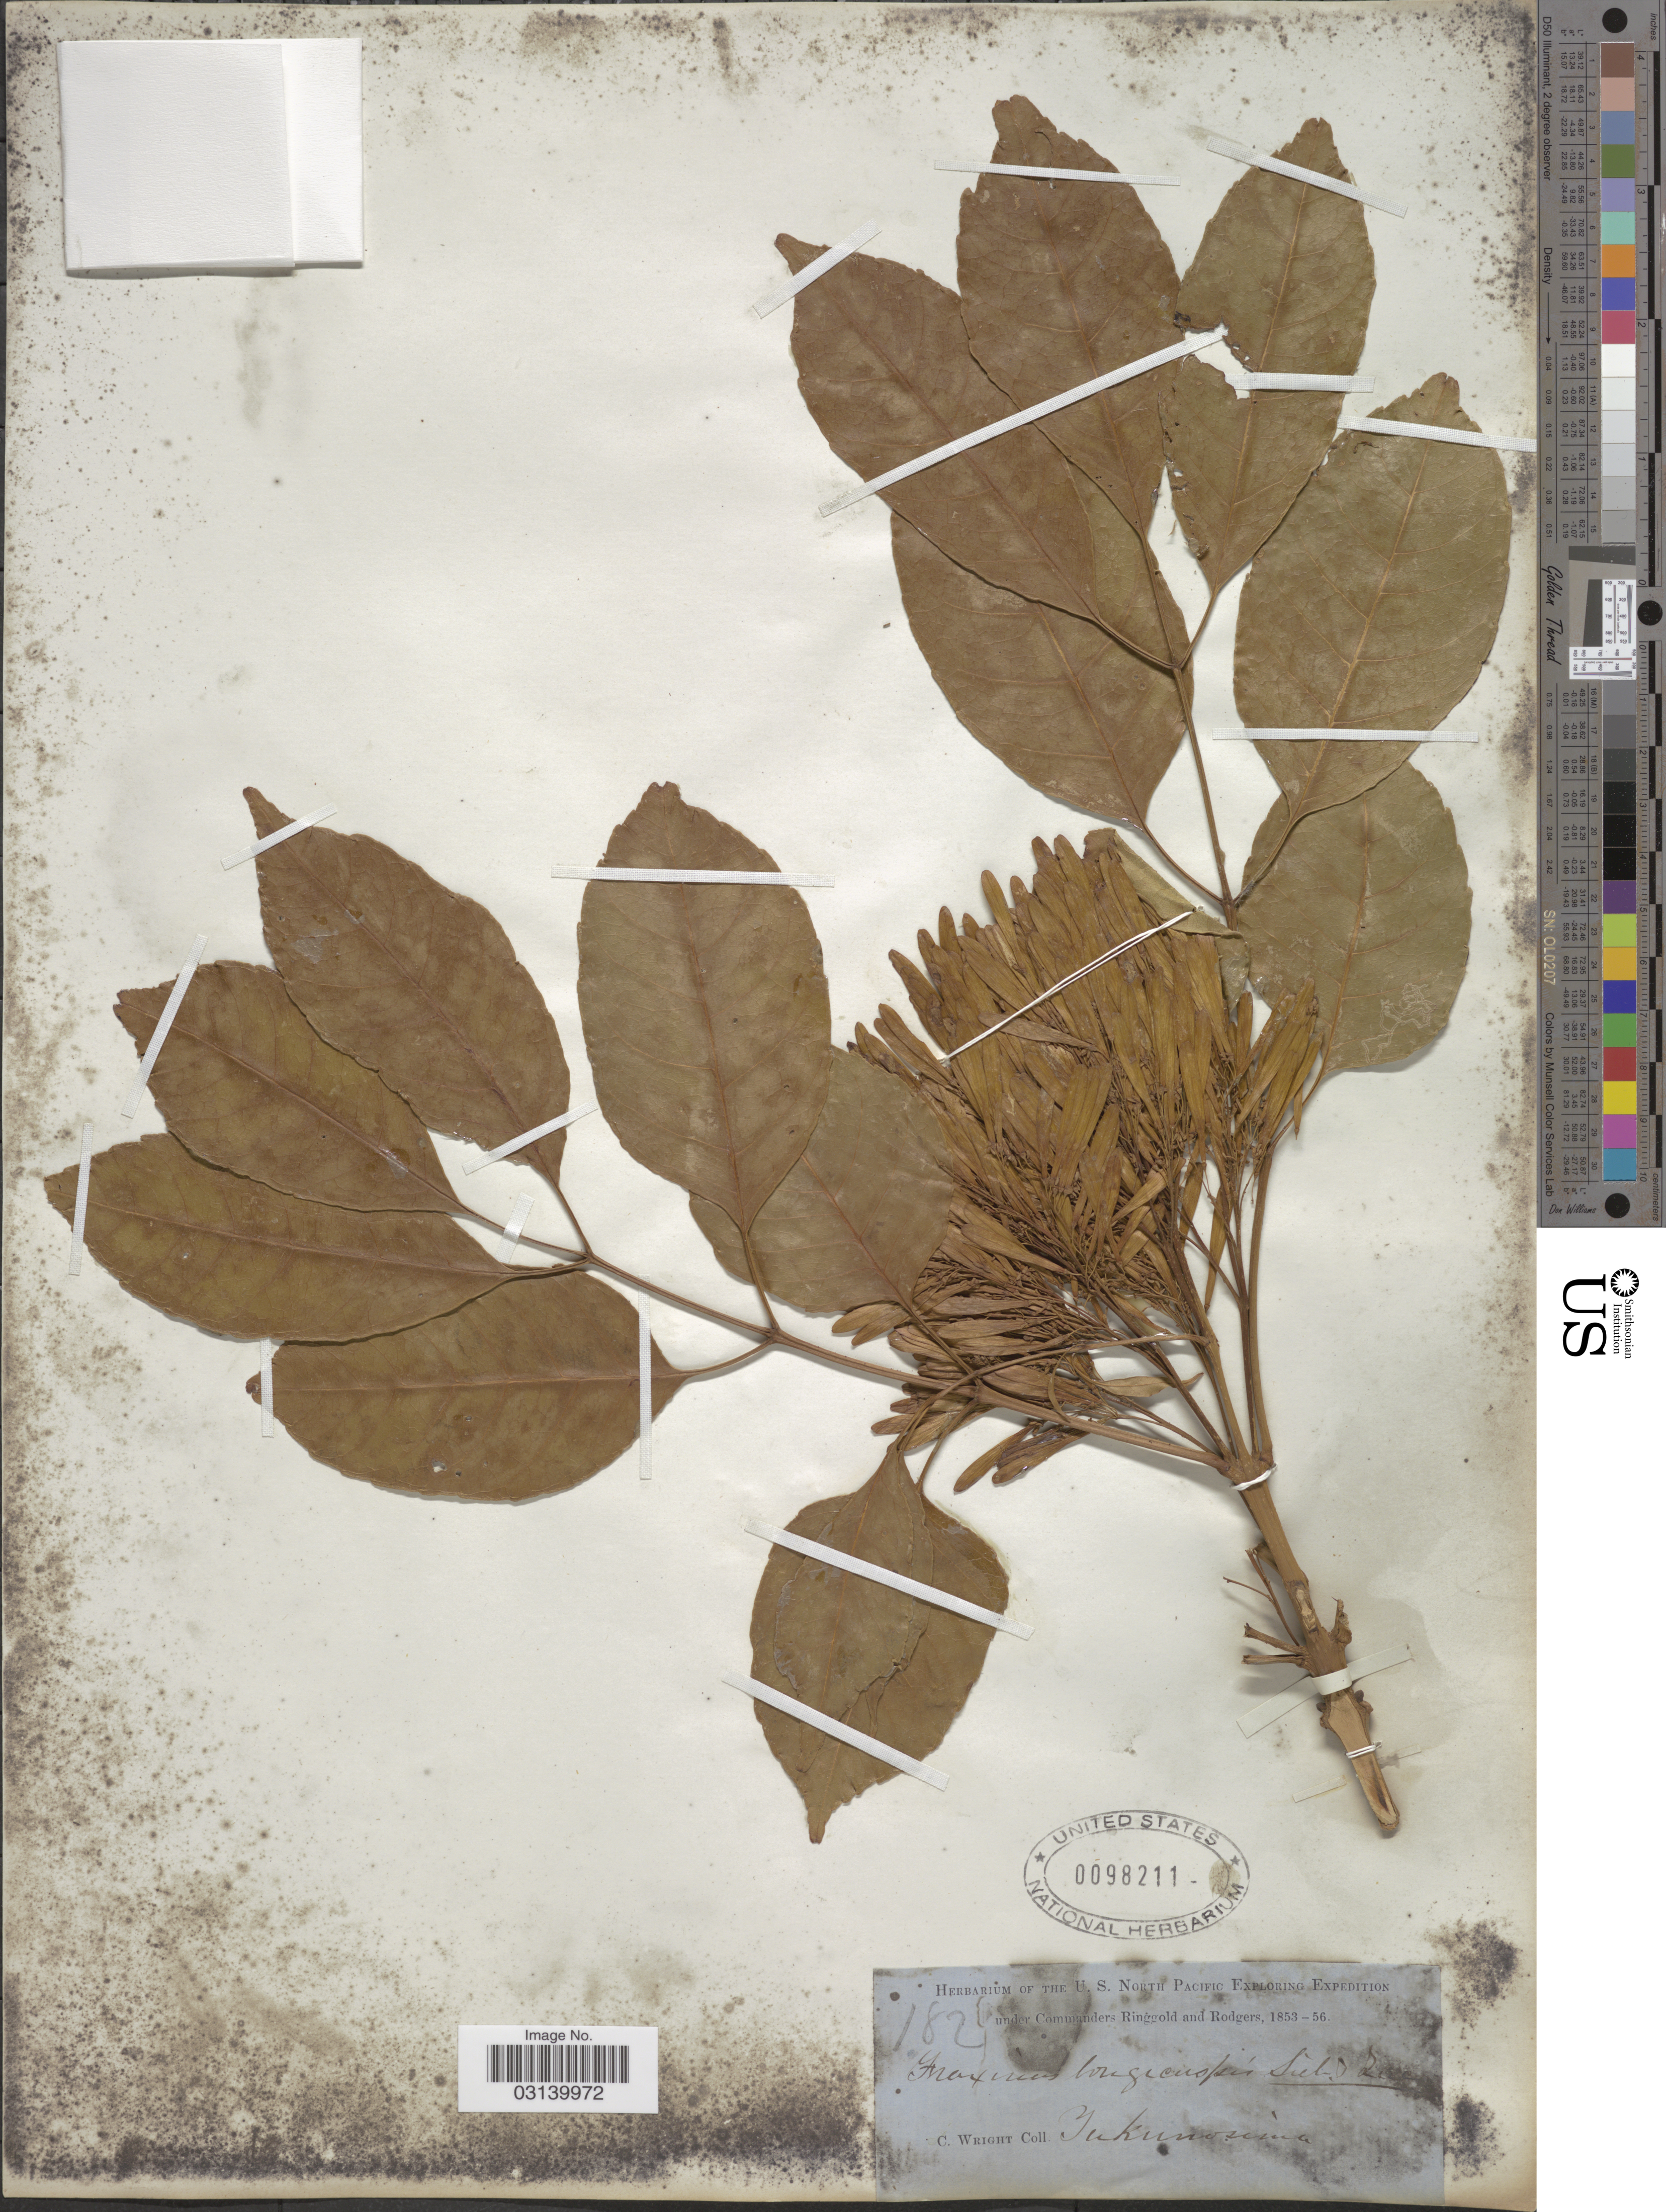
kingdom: Plantae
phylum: Tracheophyta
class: Magnoliopsida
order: Lamiales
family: Oleaceae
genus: Fraxinus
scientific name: Fraxinus longicuspis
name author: Siebold & Zucc.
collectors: C. Wright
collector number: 182*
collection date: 1853/1856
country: Japan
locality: Yukunosima.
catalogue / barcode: US 98211